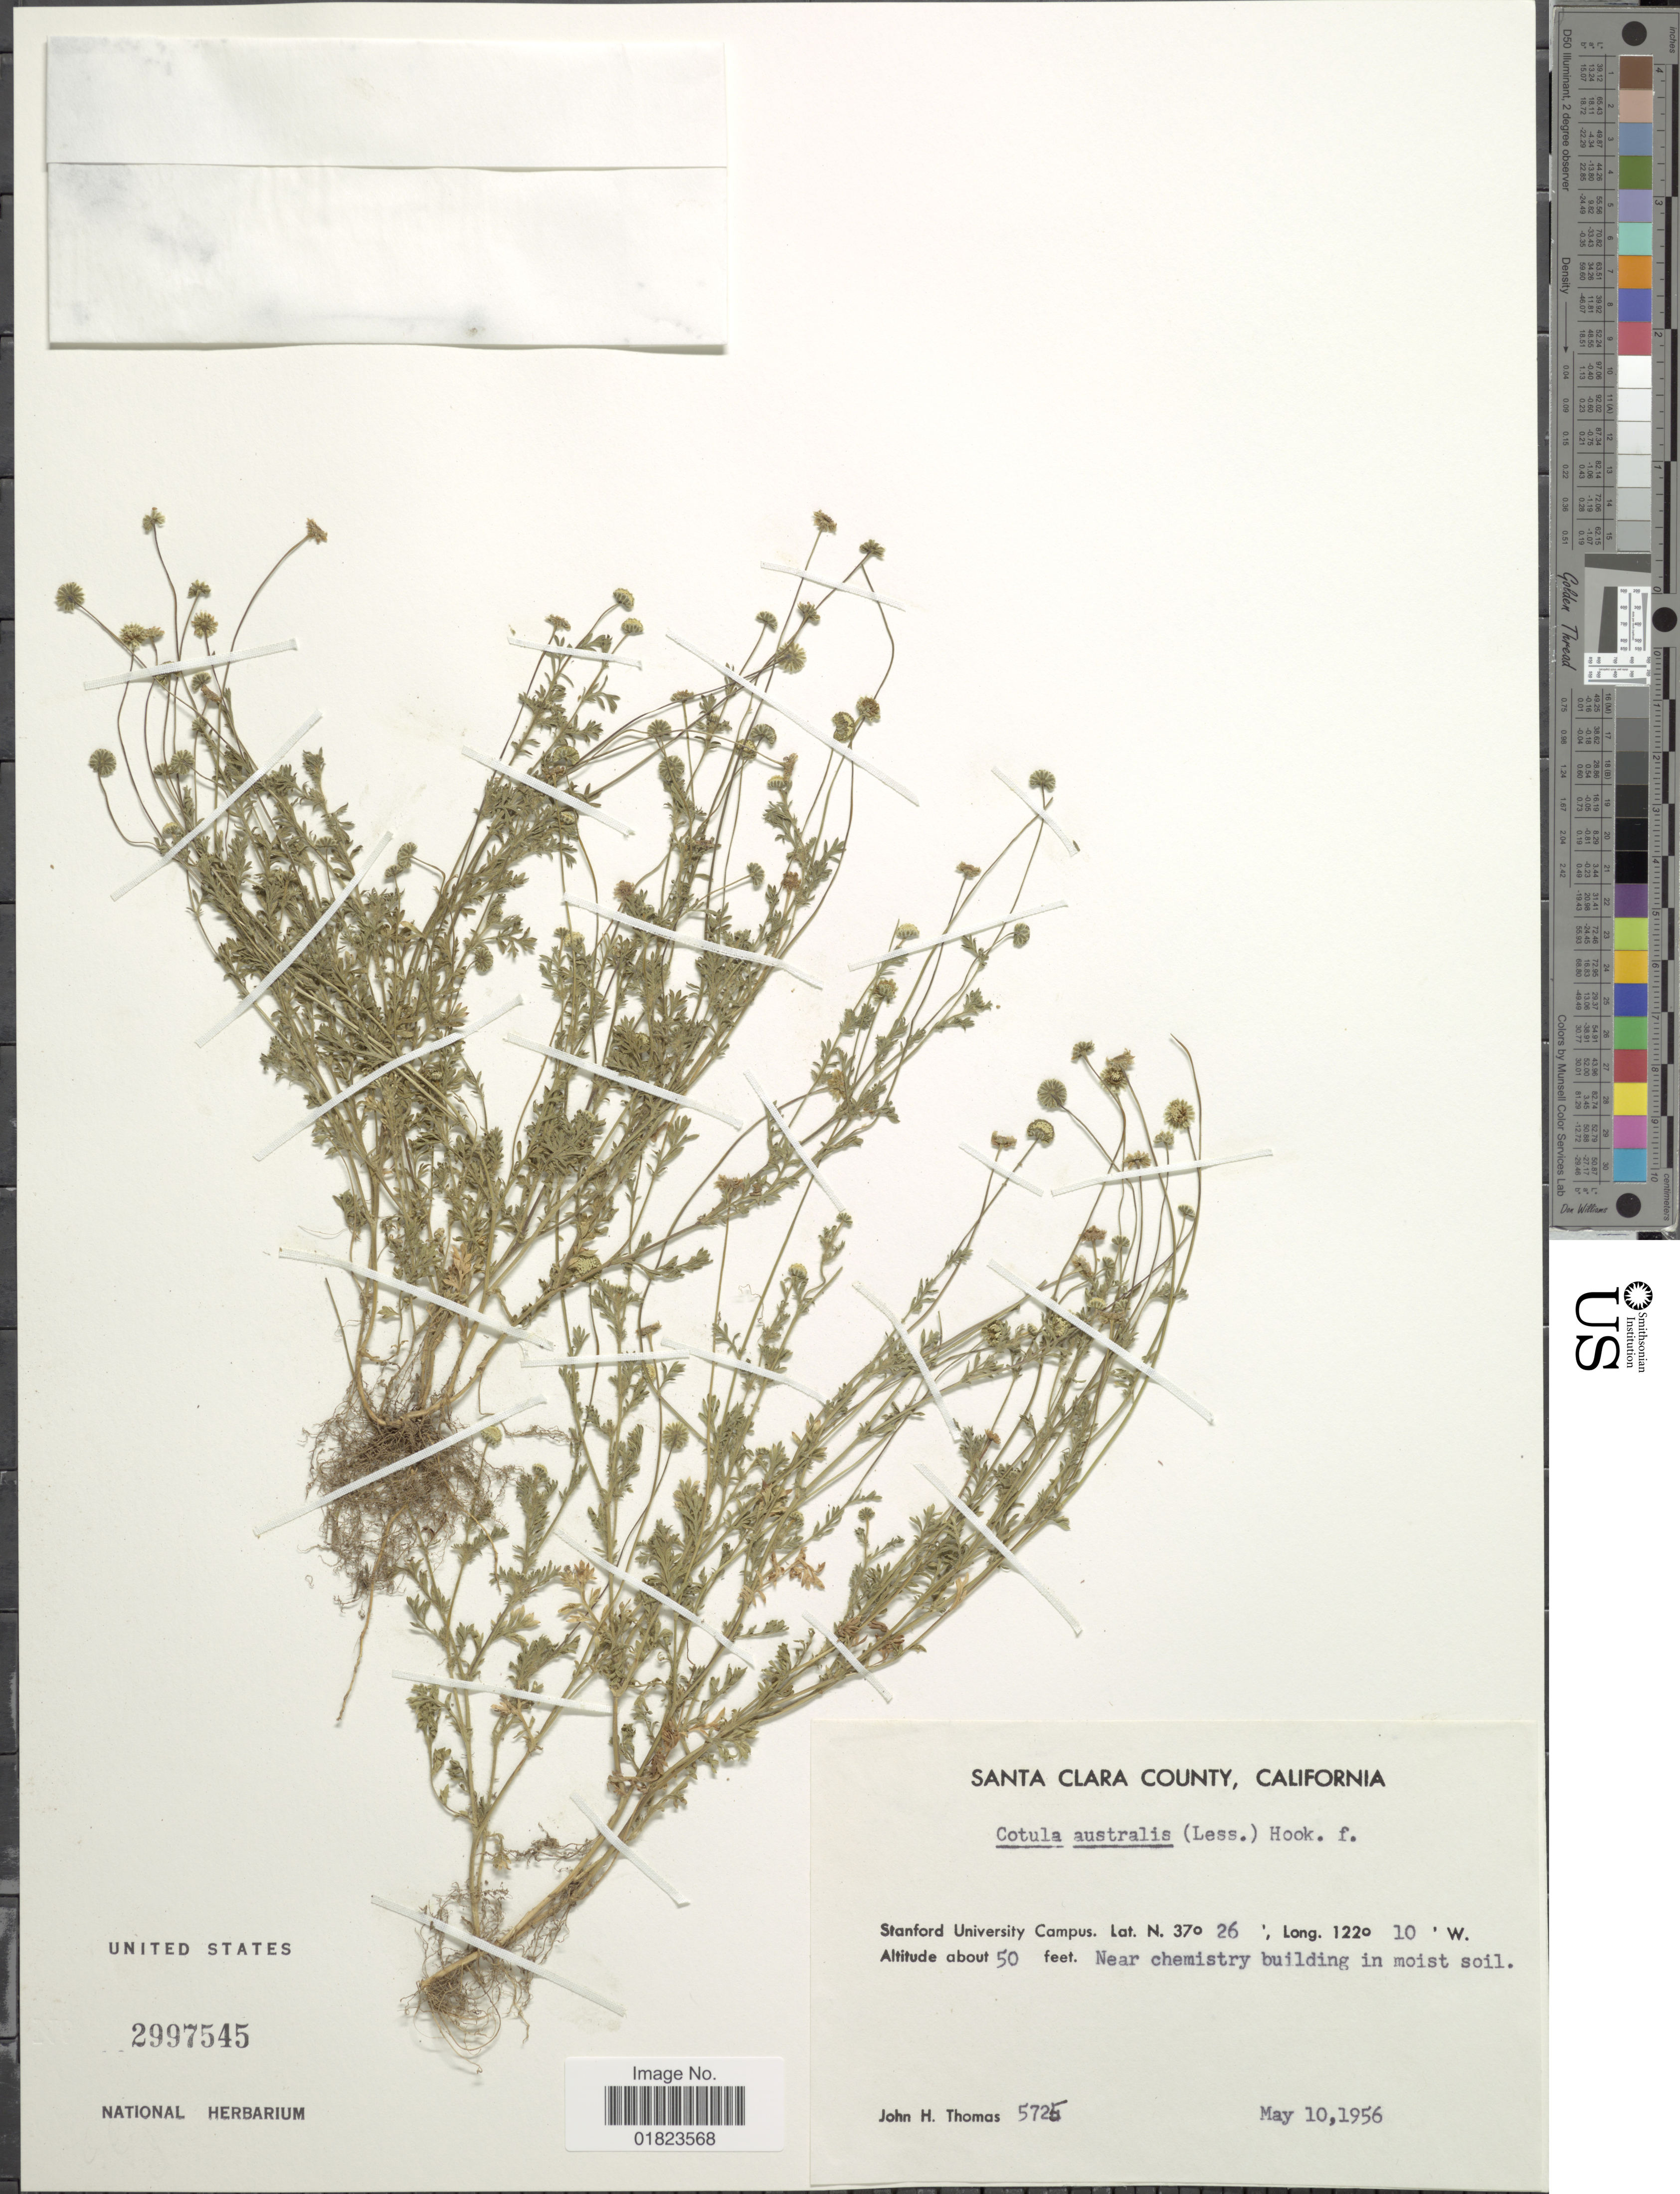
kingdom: Plantae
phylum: Tracheophyta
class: Magnoliopsida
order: Asterales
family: Asteraceae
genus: Cotula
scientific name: Cotula australis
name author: (Sieber ex Spreng.) Hook. f.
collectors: J. H. Thomas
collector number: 5725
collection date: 1956-05-10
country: United States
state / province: California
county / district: Santa Clara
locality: Santa Clara County, California. Stanford Campus. Near chemistry building in moist soil.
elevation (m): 15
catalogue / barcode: US 2997545